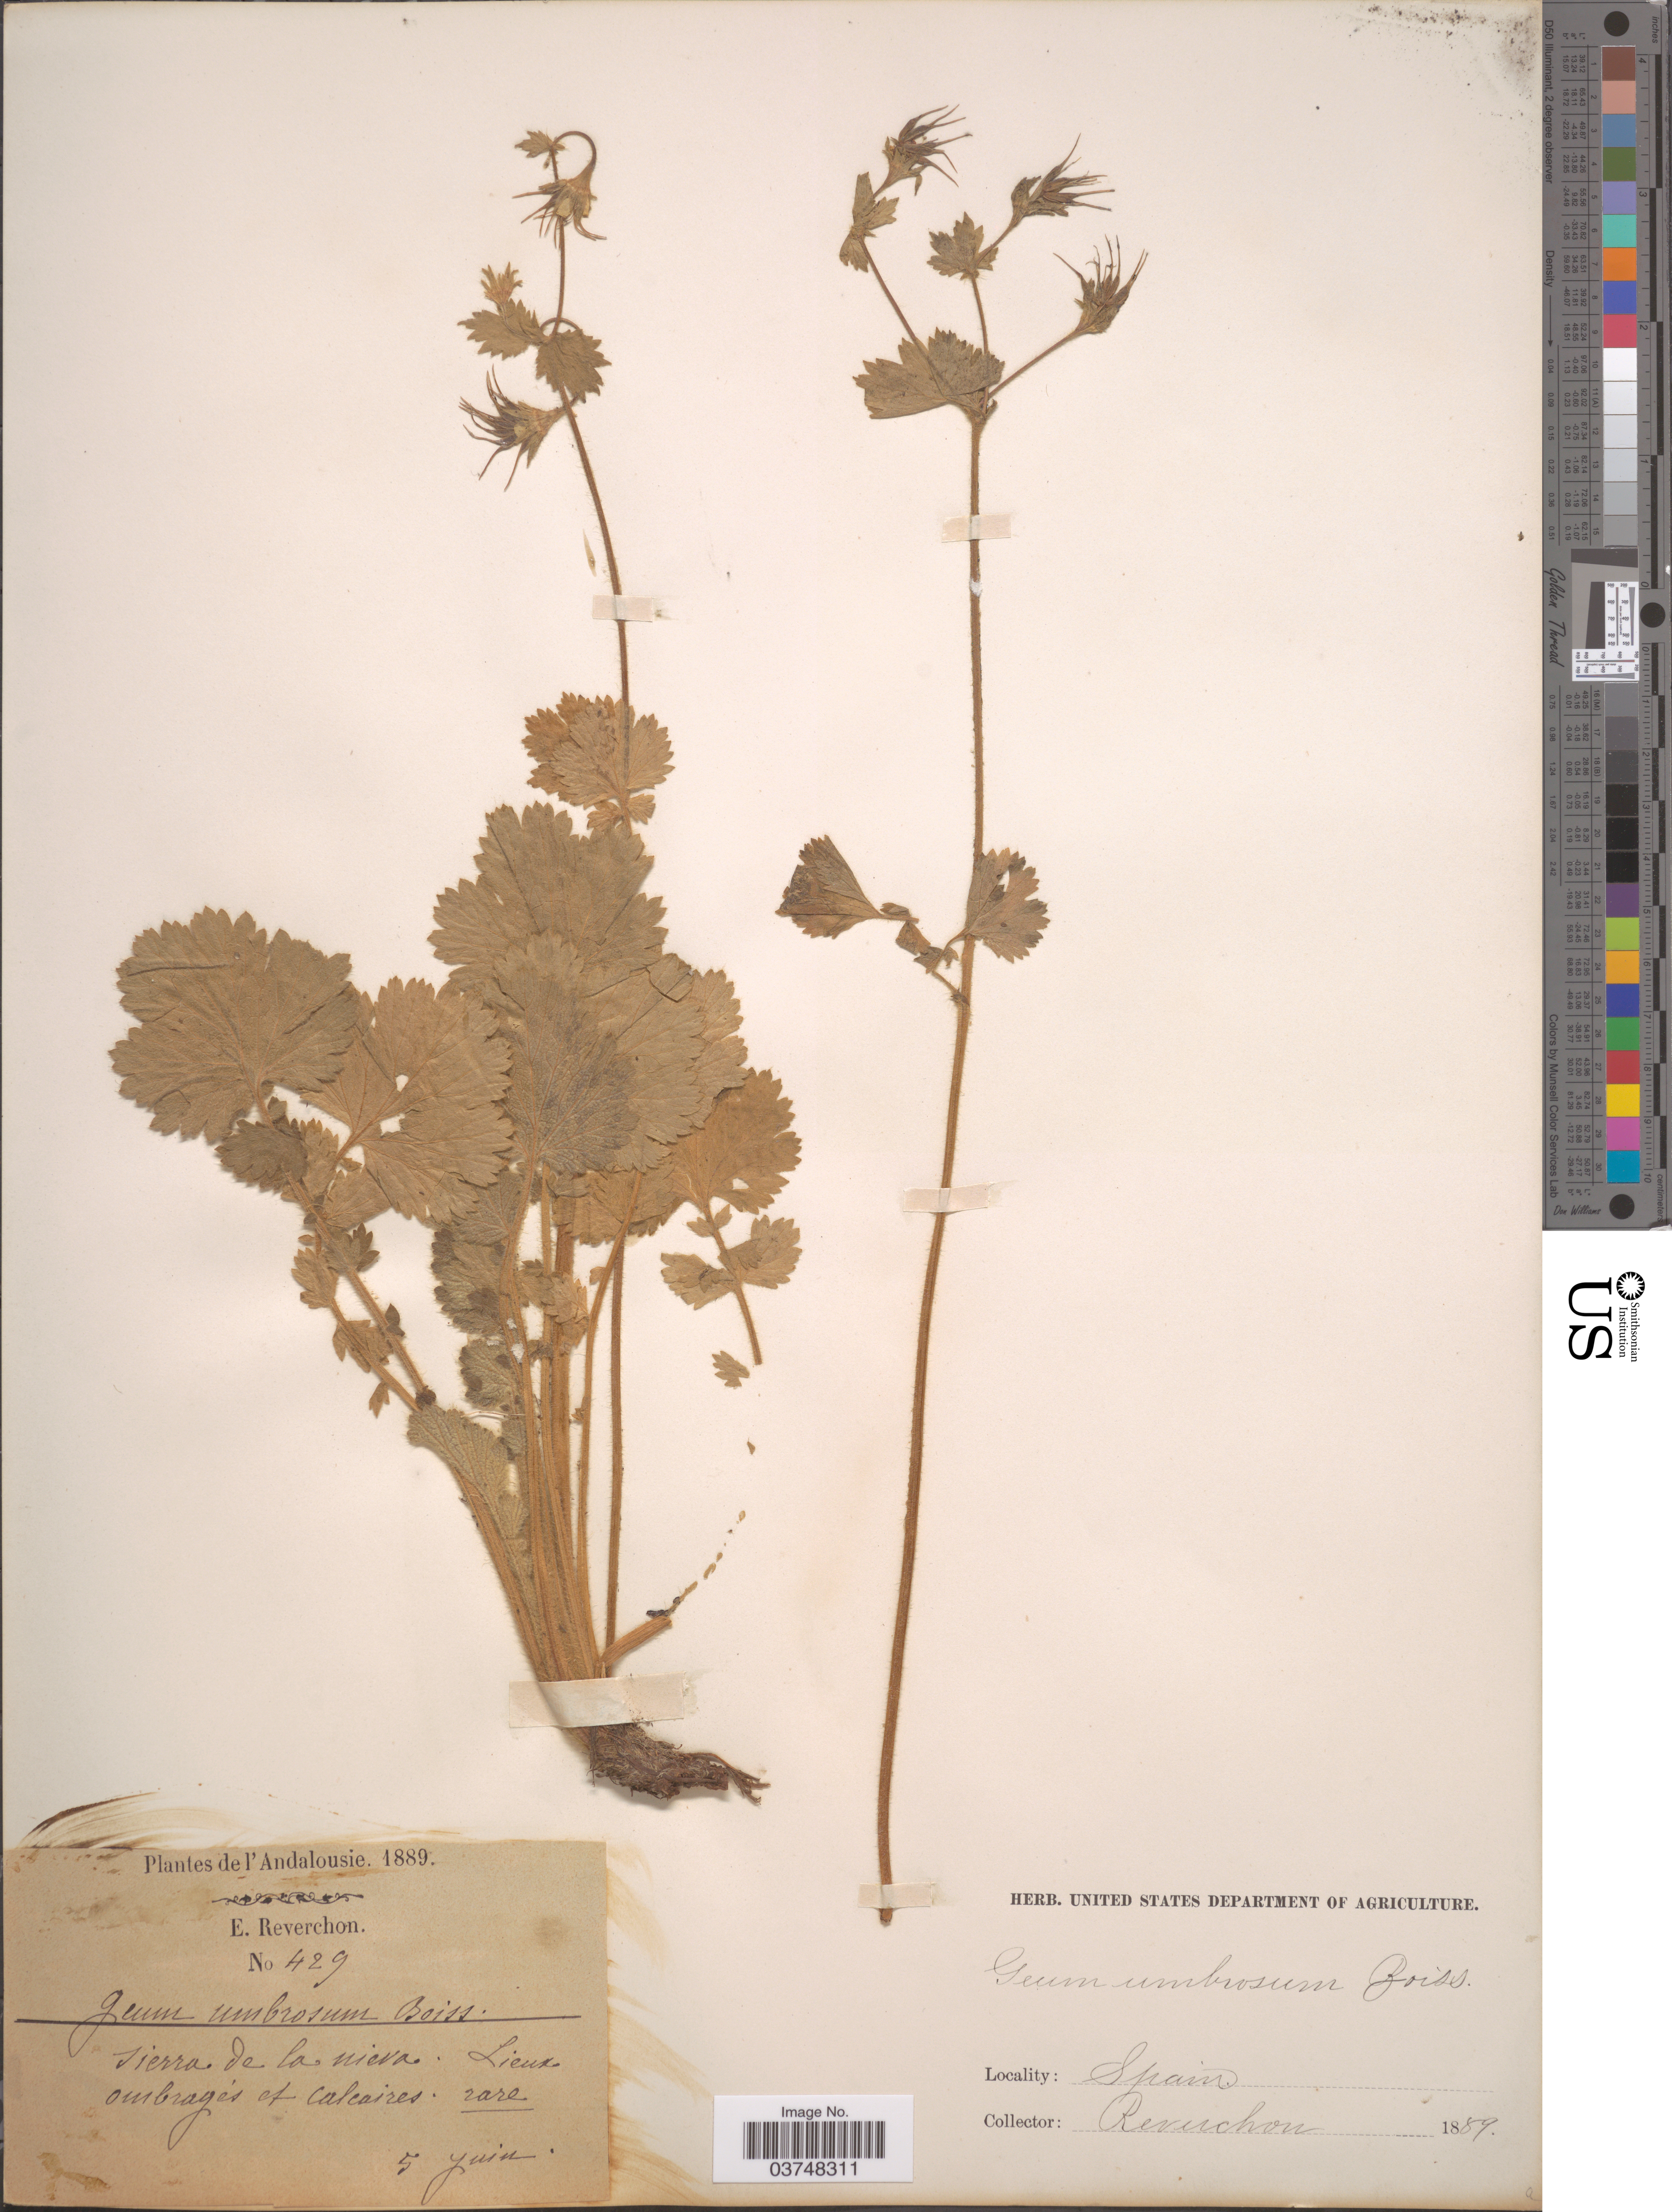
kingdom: Plantae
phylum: Tracheophyta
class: Magnoliopsida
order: Rosales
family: Rosaceae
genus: Geum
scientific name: Geum umbrosum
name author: Boiss.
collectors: E. Reverchon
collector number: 429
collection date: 1889-06-05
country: Spain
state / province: Andalucia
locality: Andalousie, Sierra de la Nieva, lieux ombragés et calcaires. [Andalusia, Sierra de la Nieva, shaded places and limestone.]